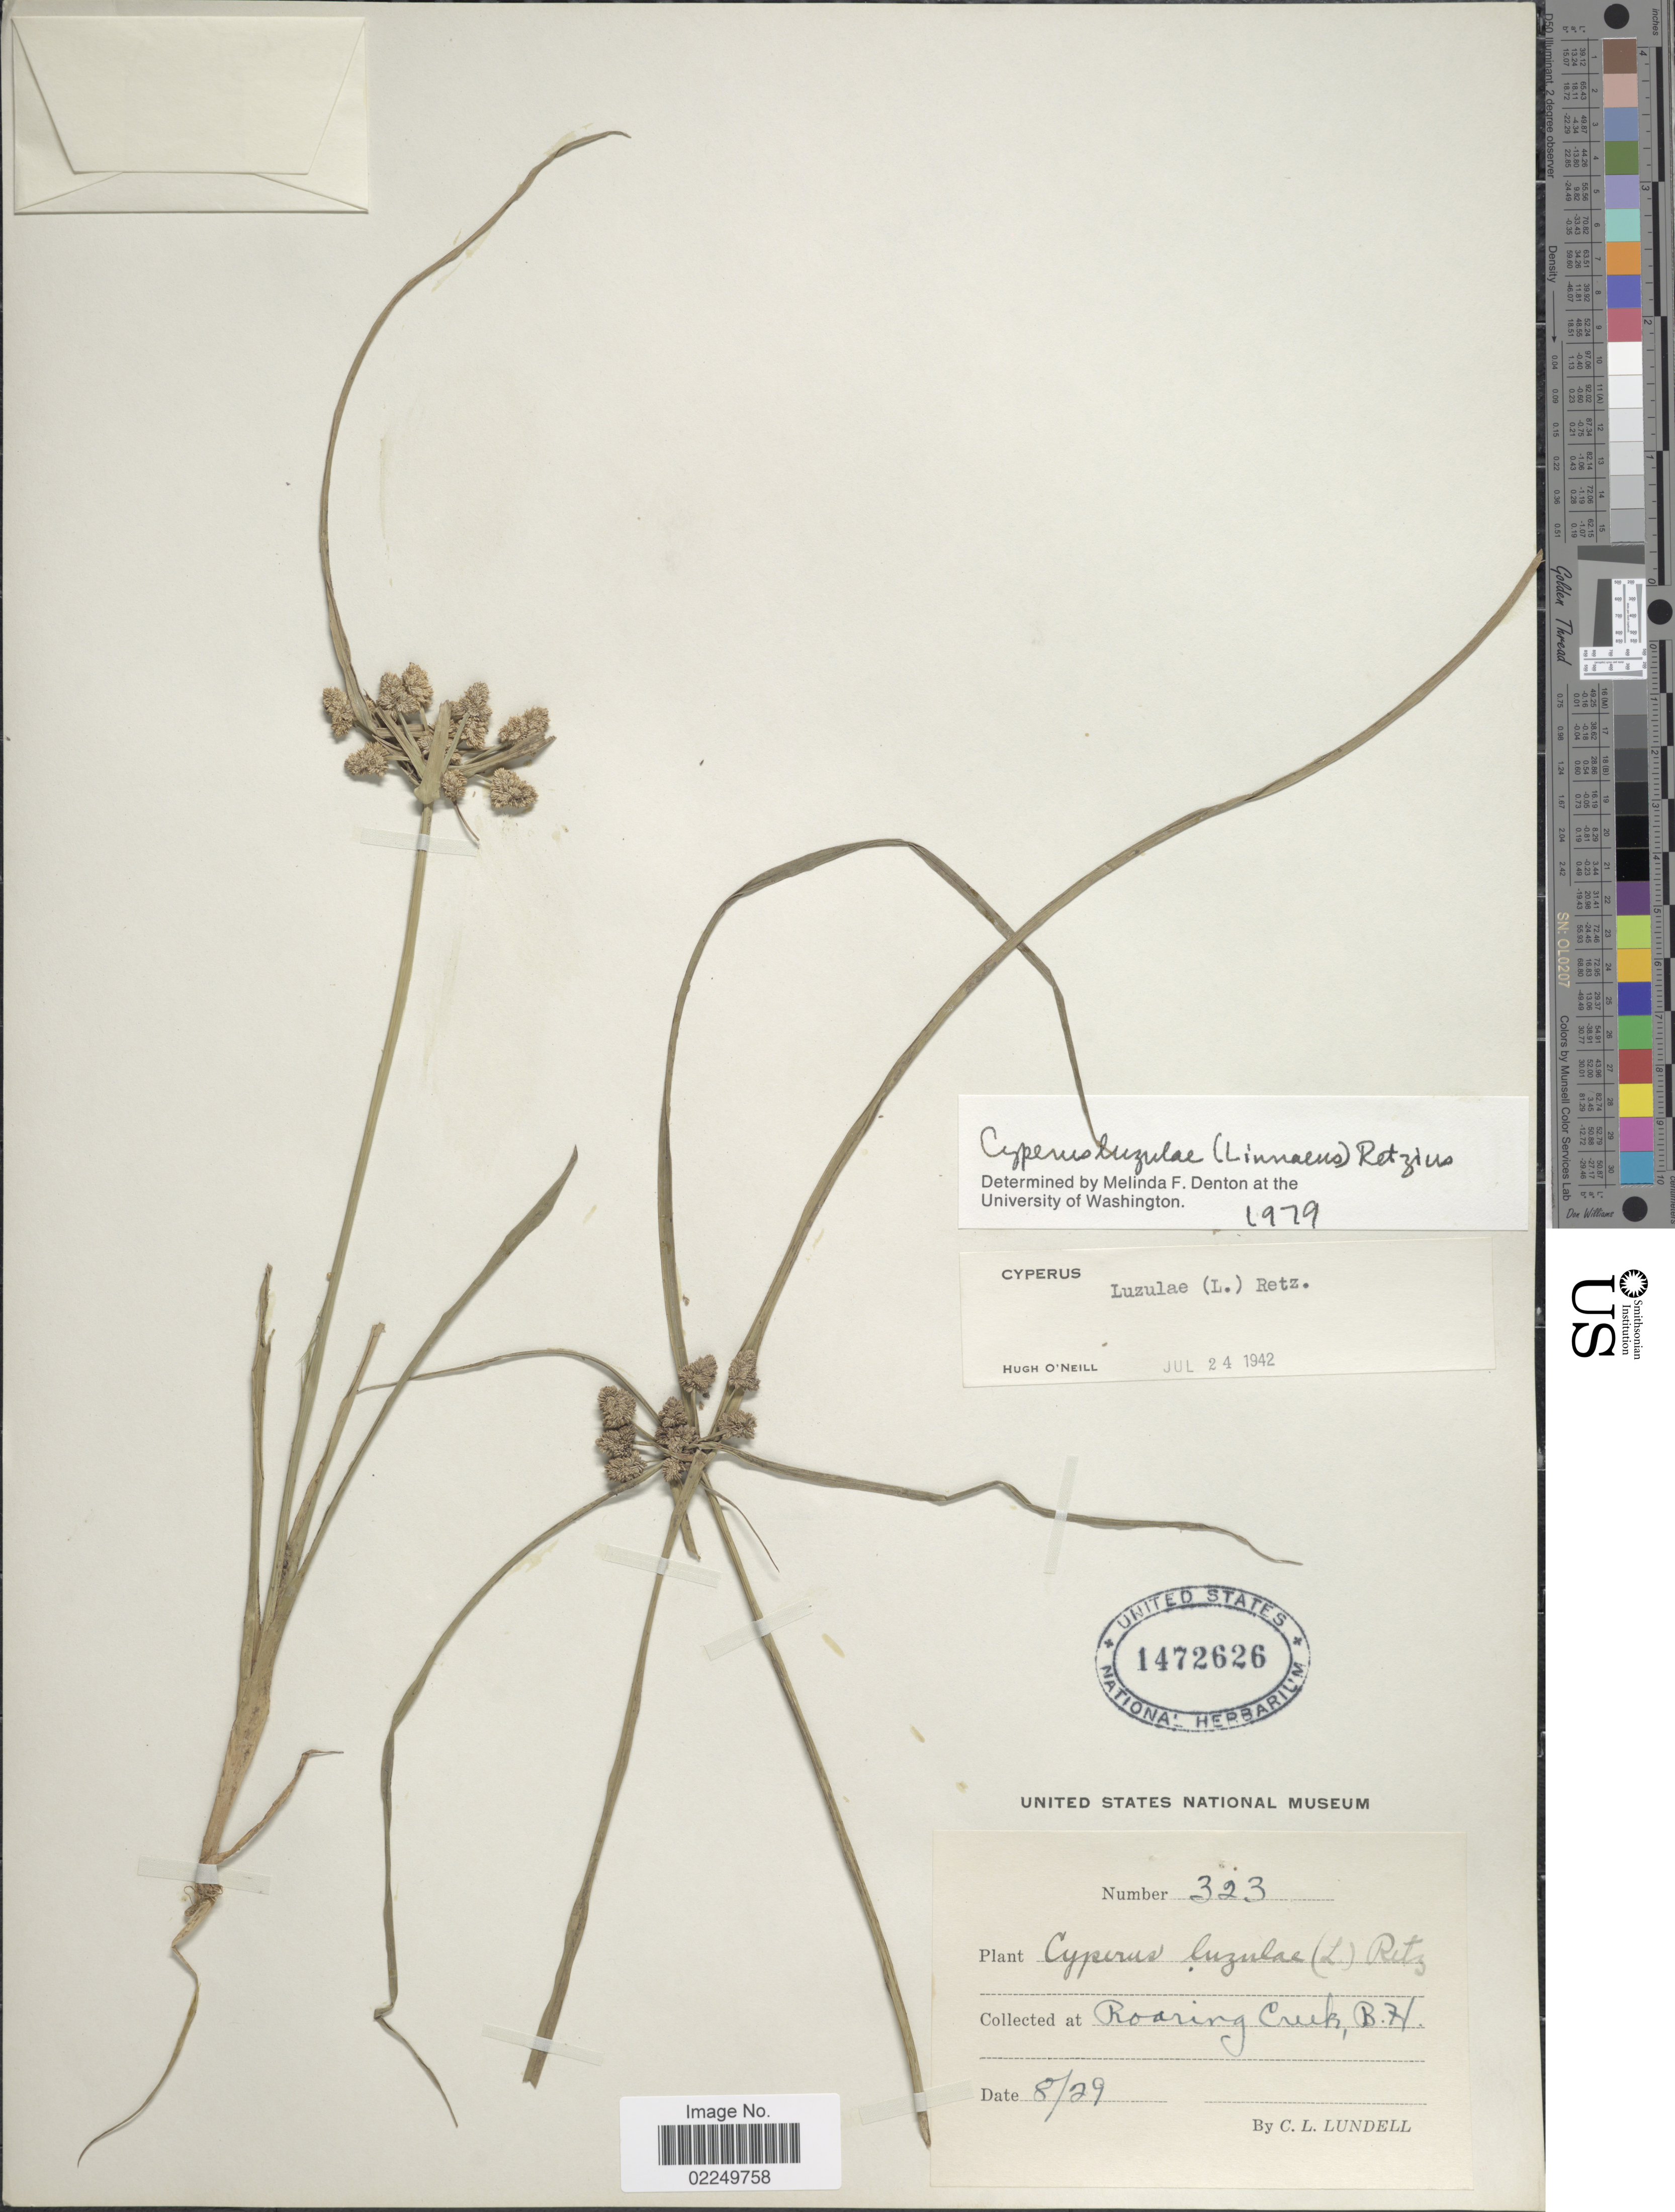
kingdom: Plantae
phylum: Tracheophyta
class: Liliopsida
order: Poales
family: Cyperaceae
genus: Cyperus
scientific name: Cyperus luzulae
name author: (L.) Rottb. ex Retz.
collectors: C. L. Lundell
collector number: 323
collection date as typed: Transcribed d/m/y: /8/29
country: Belize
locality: Roaring Creek, B. H.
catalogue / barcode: US 1472626